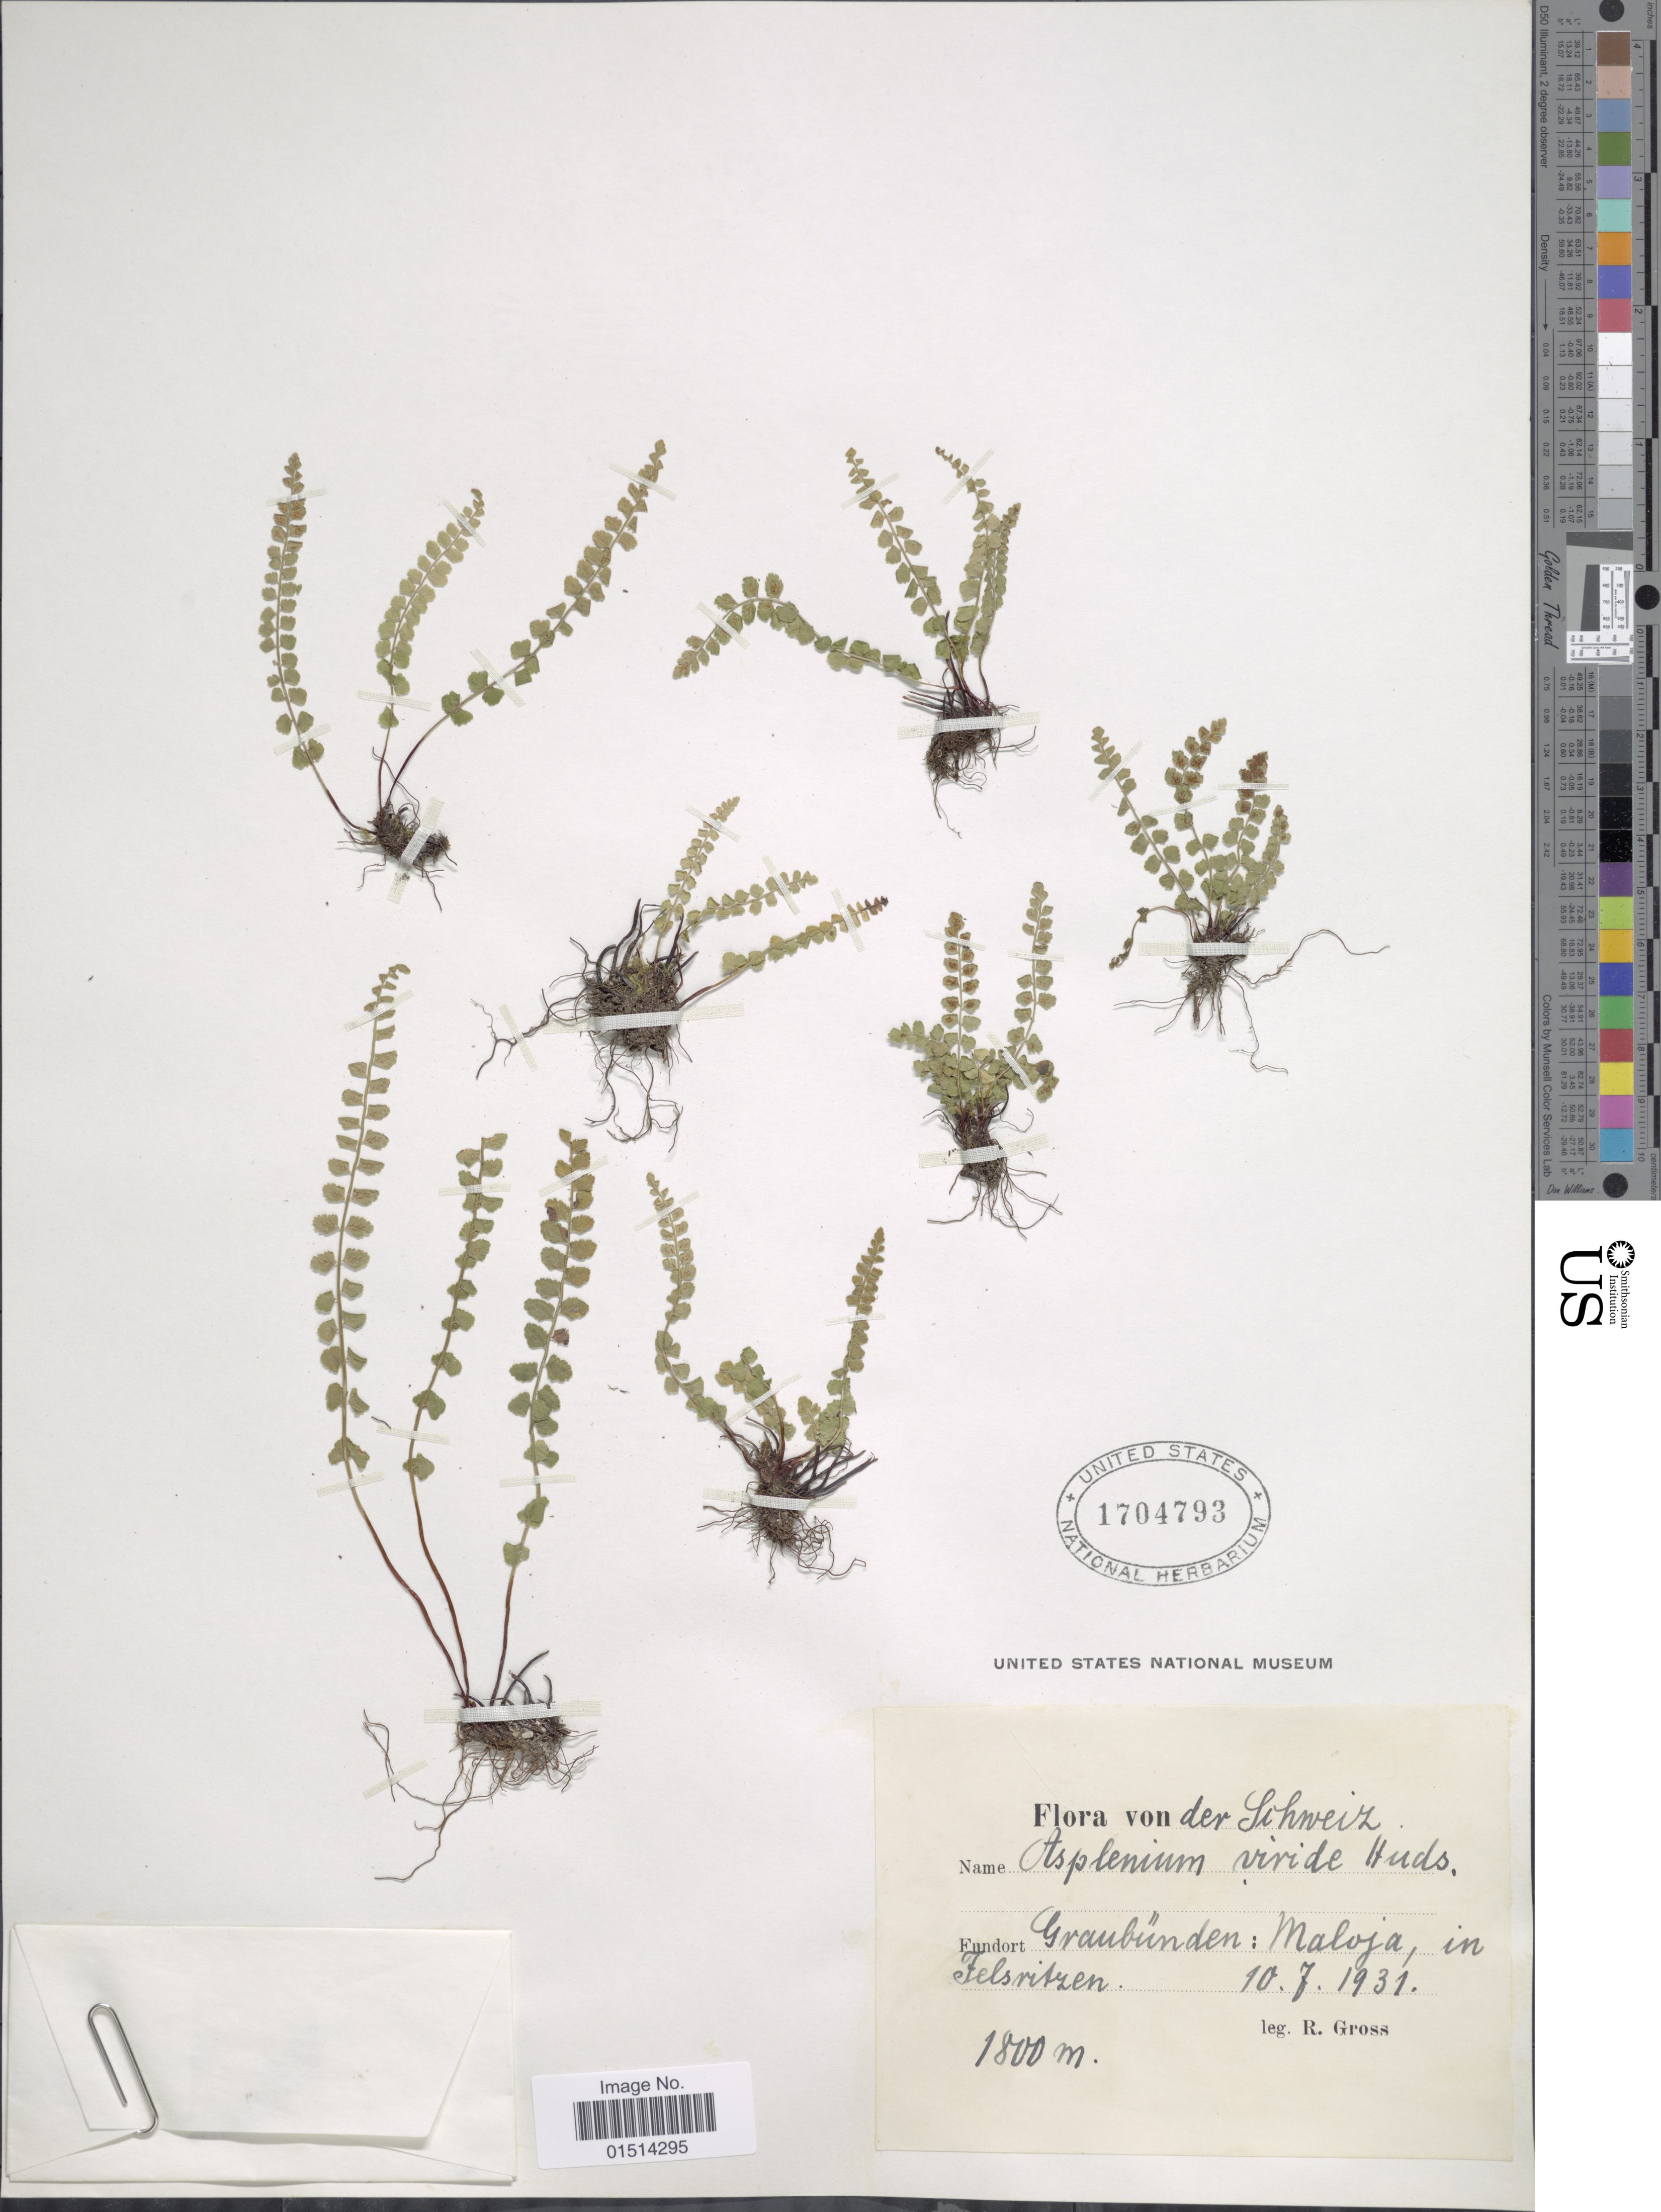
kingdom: Plantae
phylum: Tracheophyta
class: Polypodiopsida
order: Polypodiales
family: Aspleniaceae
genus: Asplenium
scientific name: Asplenium viride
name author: Huds.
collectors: R. Gross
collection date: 1931-07-10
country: Switzerland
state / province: Graubunden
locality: Schweiz, Fundort Graubunden: Maloja, in Felsritzen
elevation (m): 1800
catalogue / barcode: US 1704793